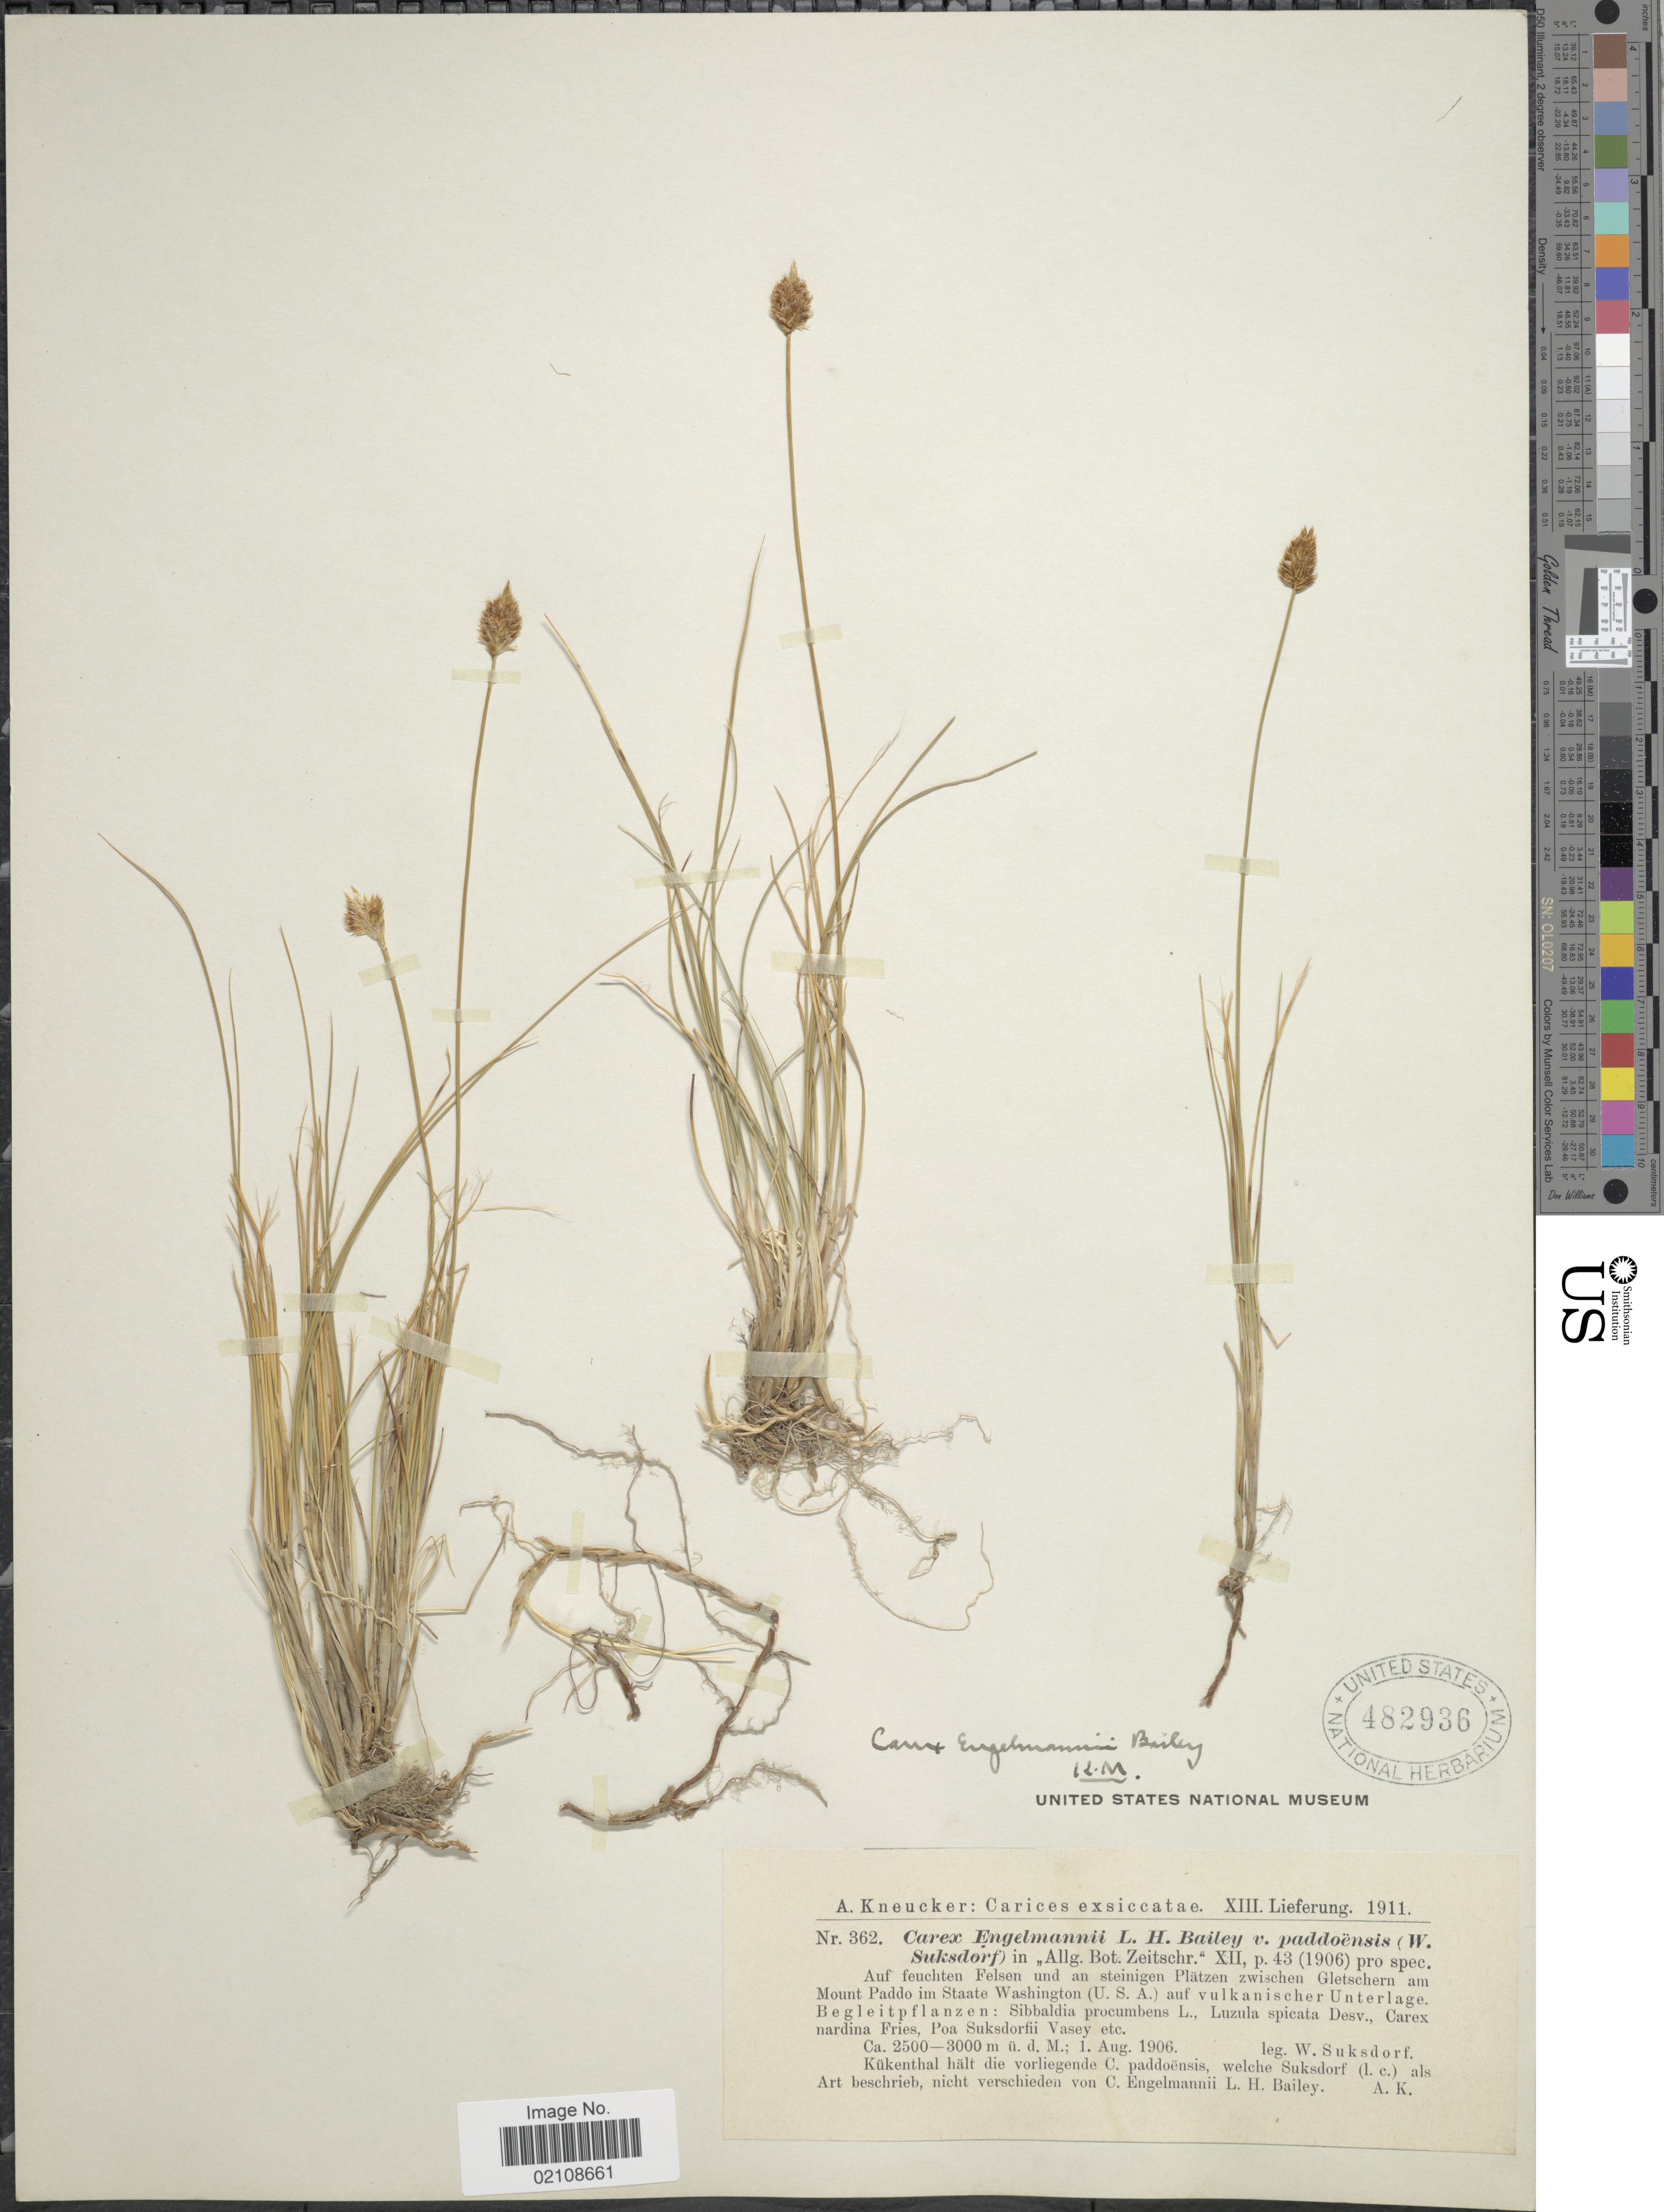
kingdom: Plantae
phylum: Tracheophyta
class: Liliopsida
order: Poales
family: Cyperaceae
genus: Carex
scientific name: Carex engelmannii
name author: L.H. Bailey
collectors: W. N. Suksdorf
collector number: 362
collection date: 1906-08-01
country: United States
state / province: Washington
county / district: Skamania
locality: Mount Paddo, auf vulkanischer Unterlage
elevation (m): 2500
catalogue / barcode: US 482936